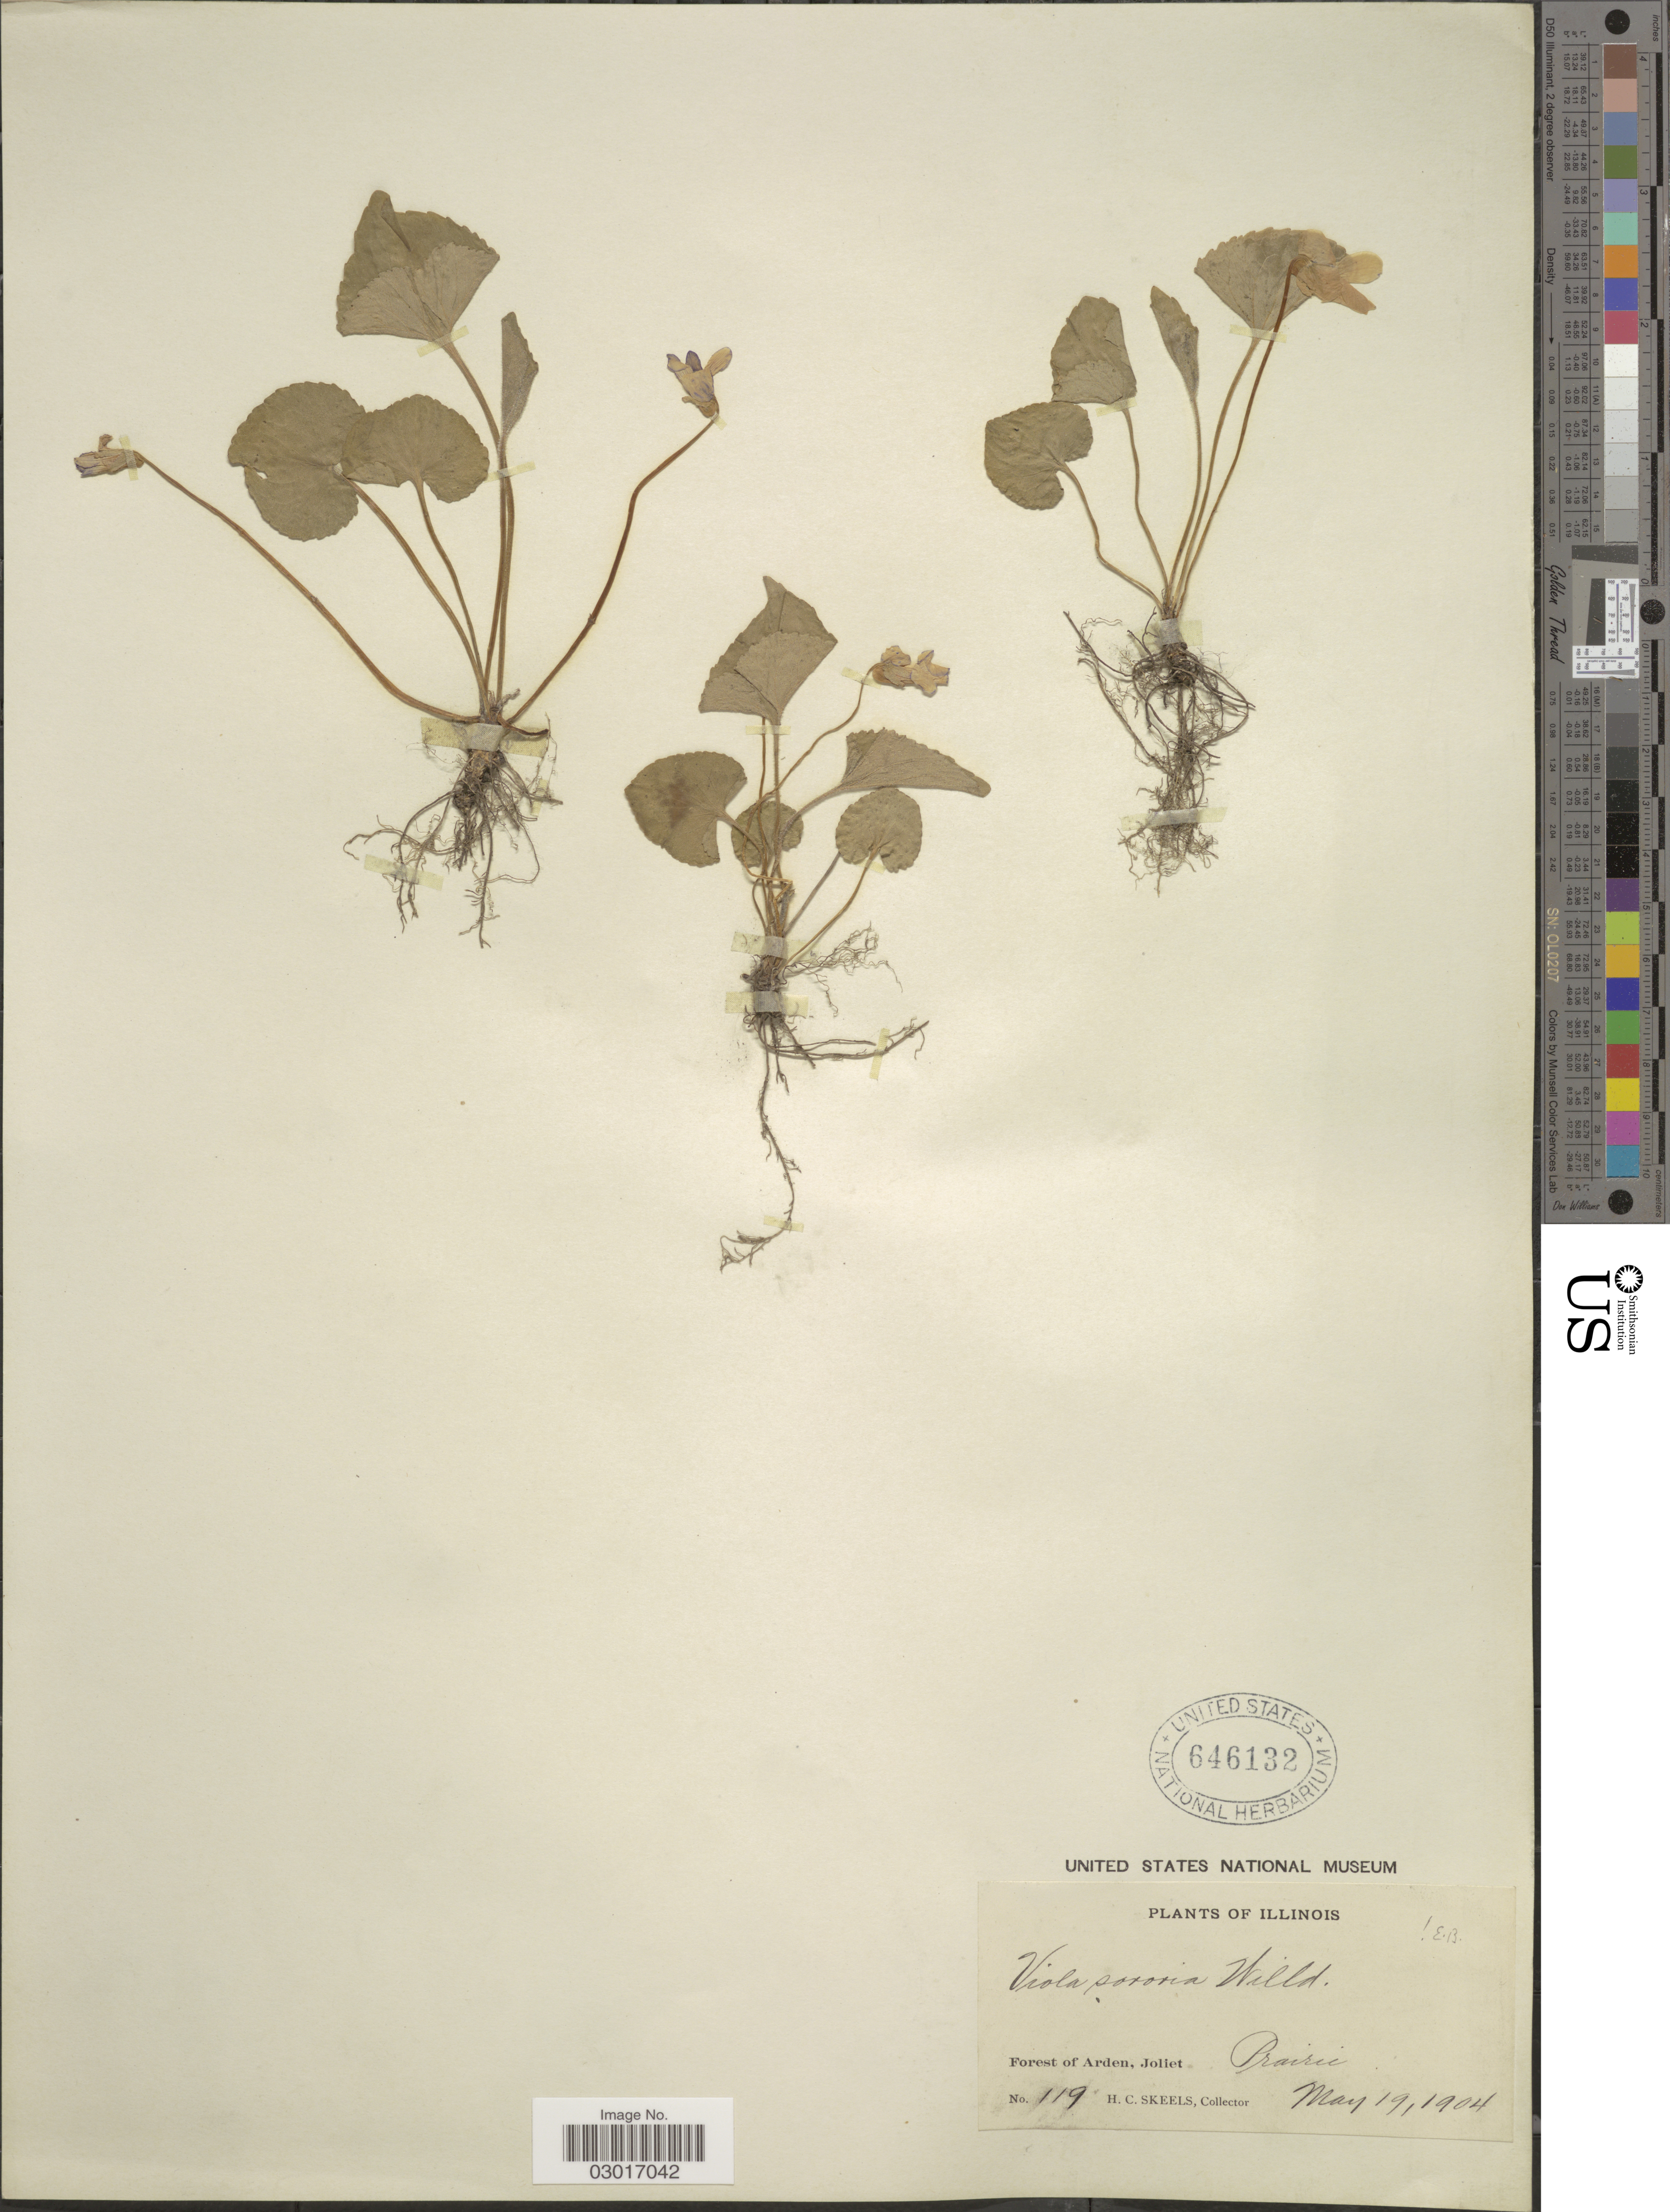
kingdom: Plantae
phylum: Tracheophyta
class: Magnoliopsida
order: Malpighiales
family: Violaceae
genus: Viola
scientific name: Viola sororia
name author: Willd.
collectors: H. Skeels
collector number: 119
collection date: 1904-05-19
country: United States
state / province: Illinois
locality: Forest of Arden, Joliet.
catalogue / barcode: US 646132